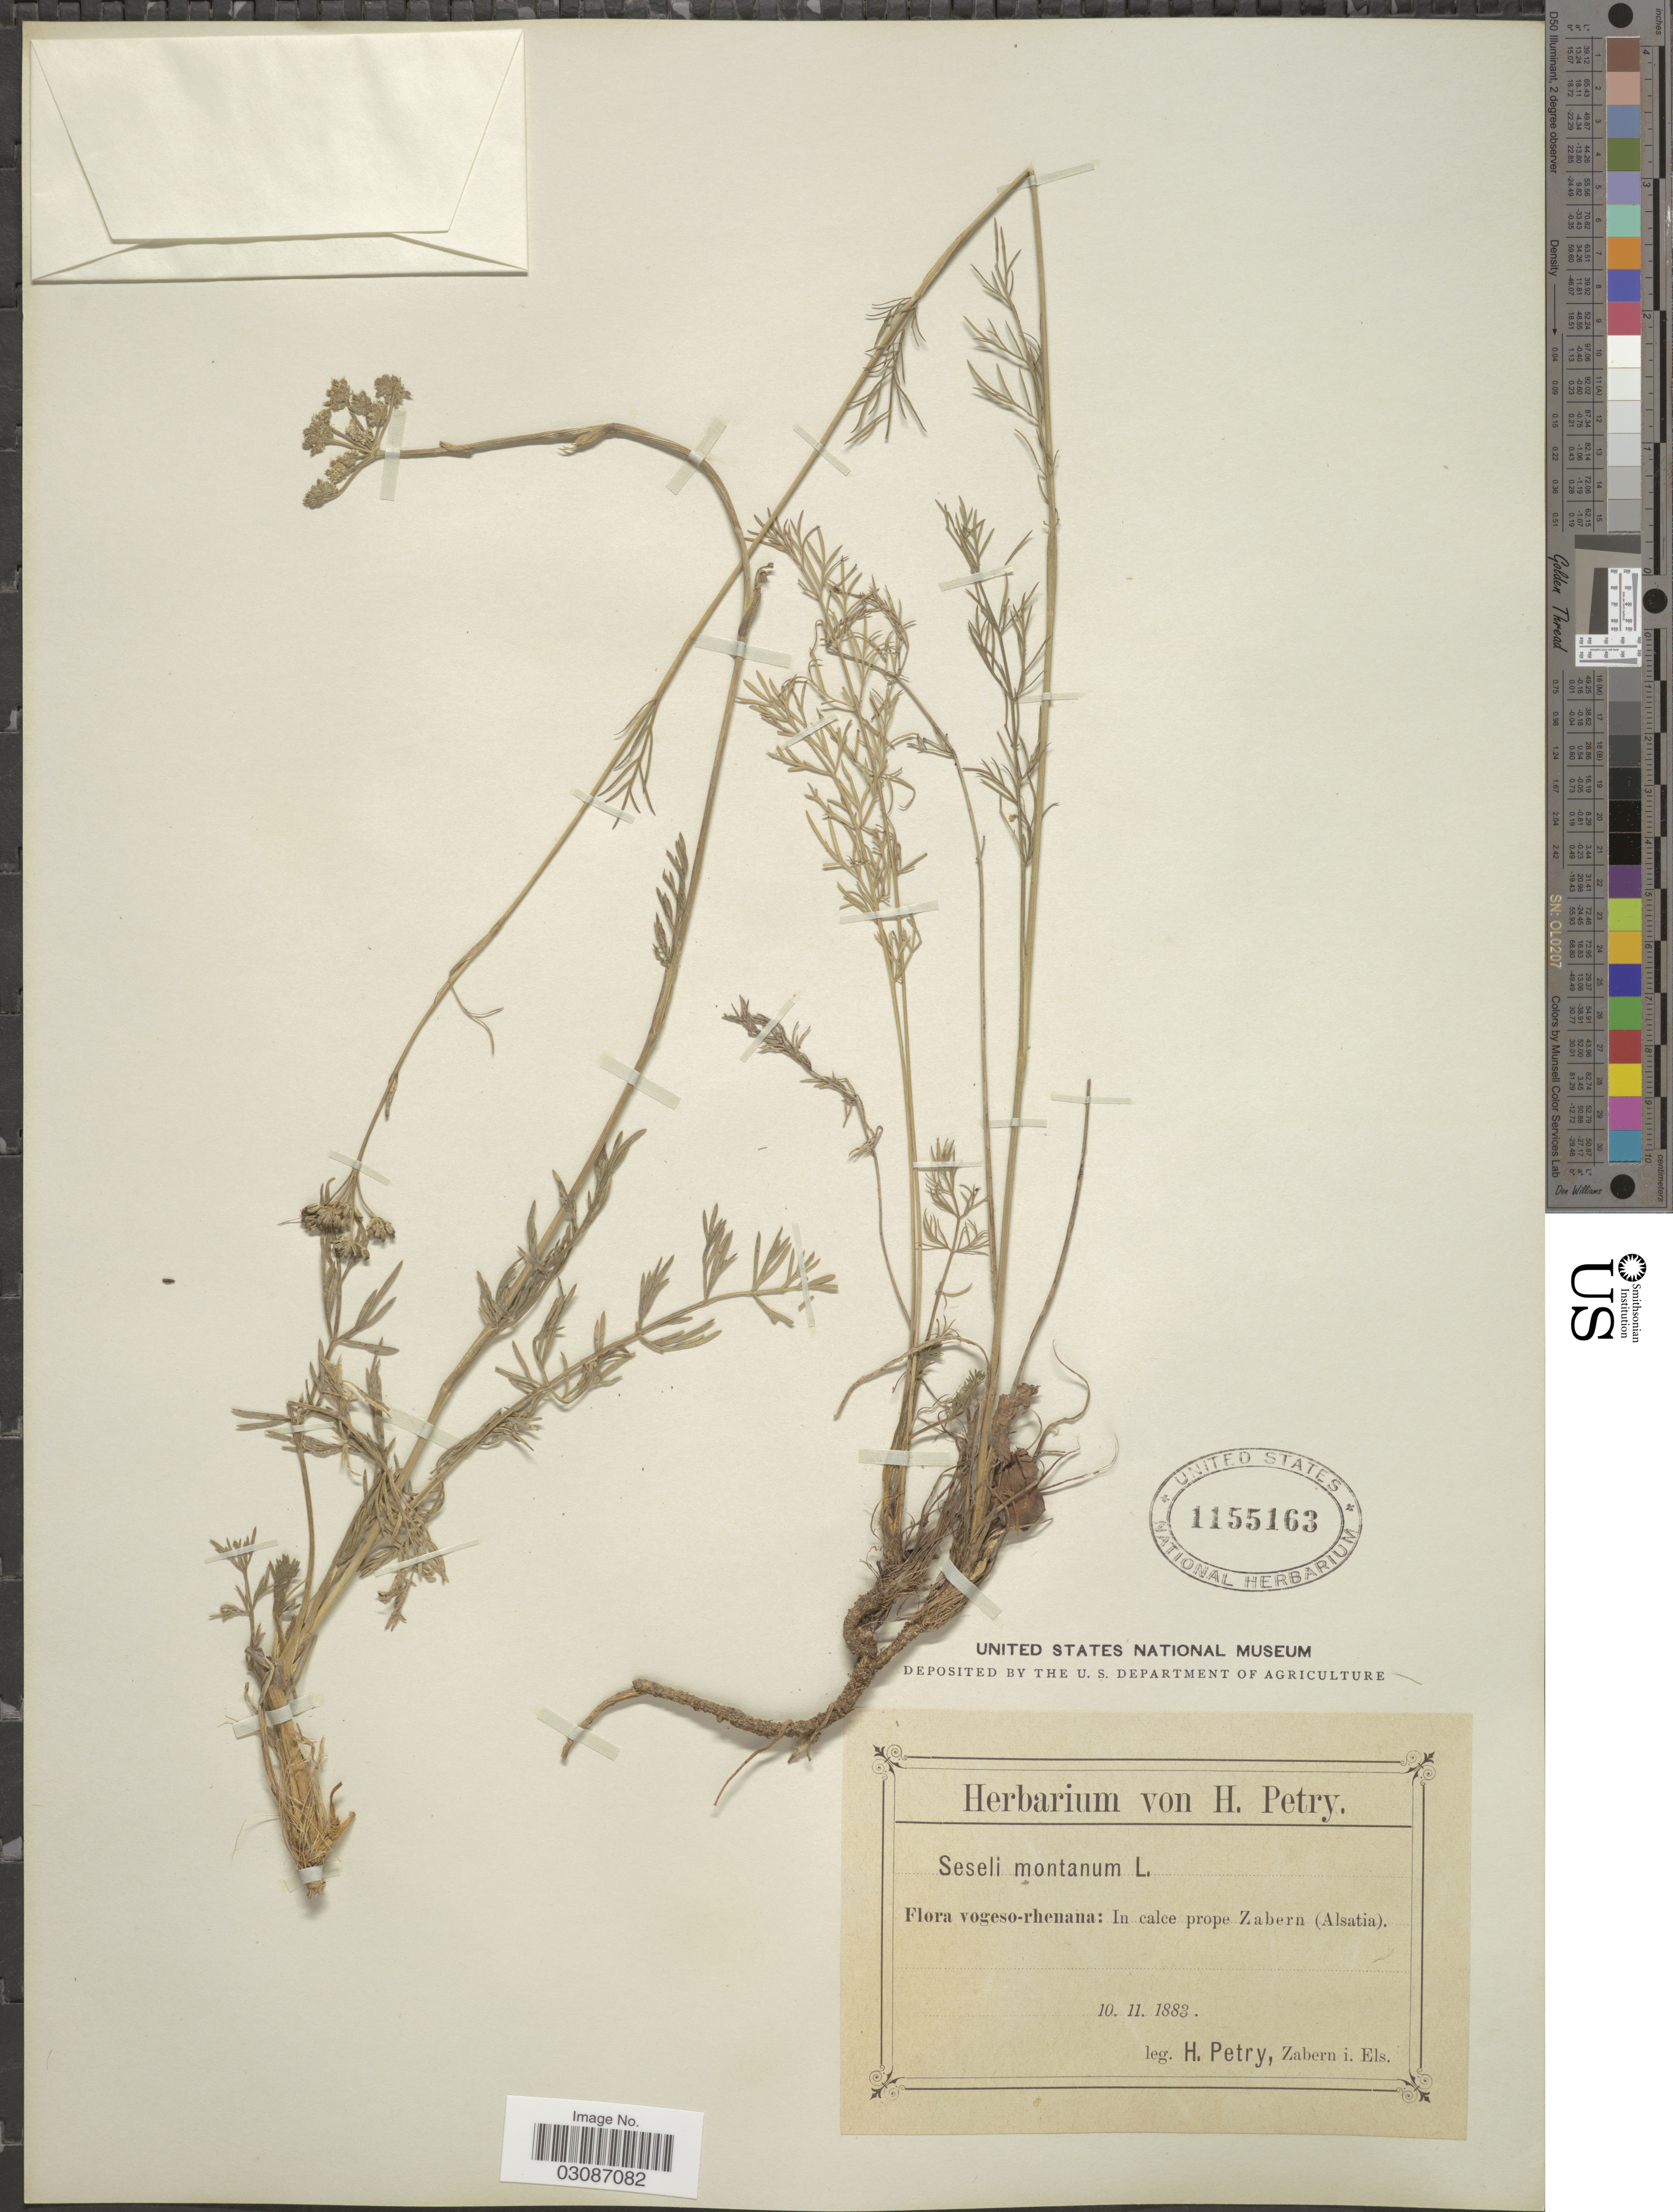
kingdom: Plantae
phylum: Tracheophyta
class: Magnoliopsida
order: Apiales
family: Apiaceae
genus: Seseli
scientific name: Seseli montanum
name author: L.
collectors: H. Petry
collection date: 1883-11-10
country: France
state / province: Grand Est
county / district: Bas-Rhin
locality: Vogeso-rhenana: In calce prope Zabern (Alsatia).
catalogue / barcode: US 1155163